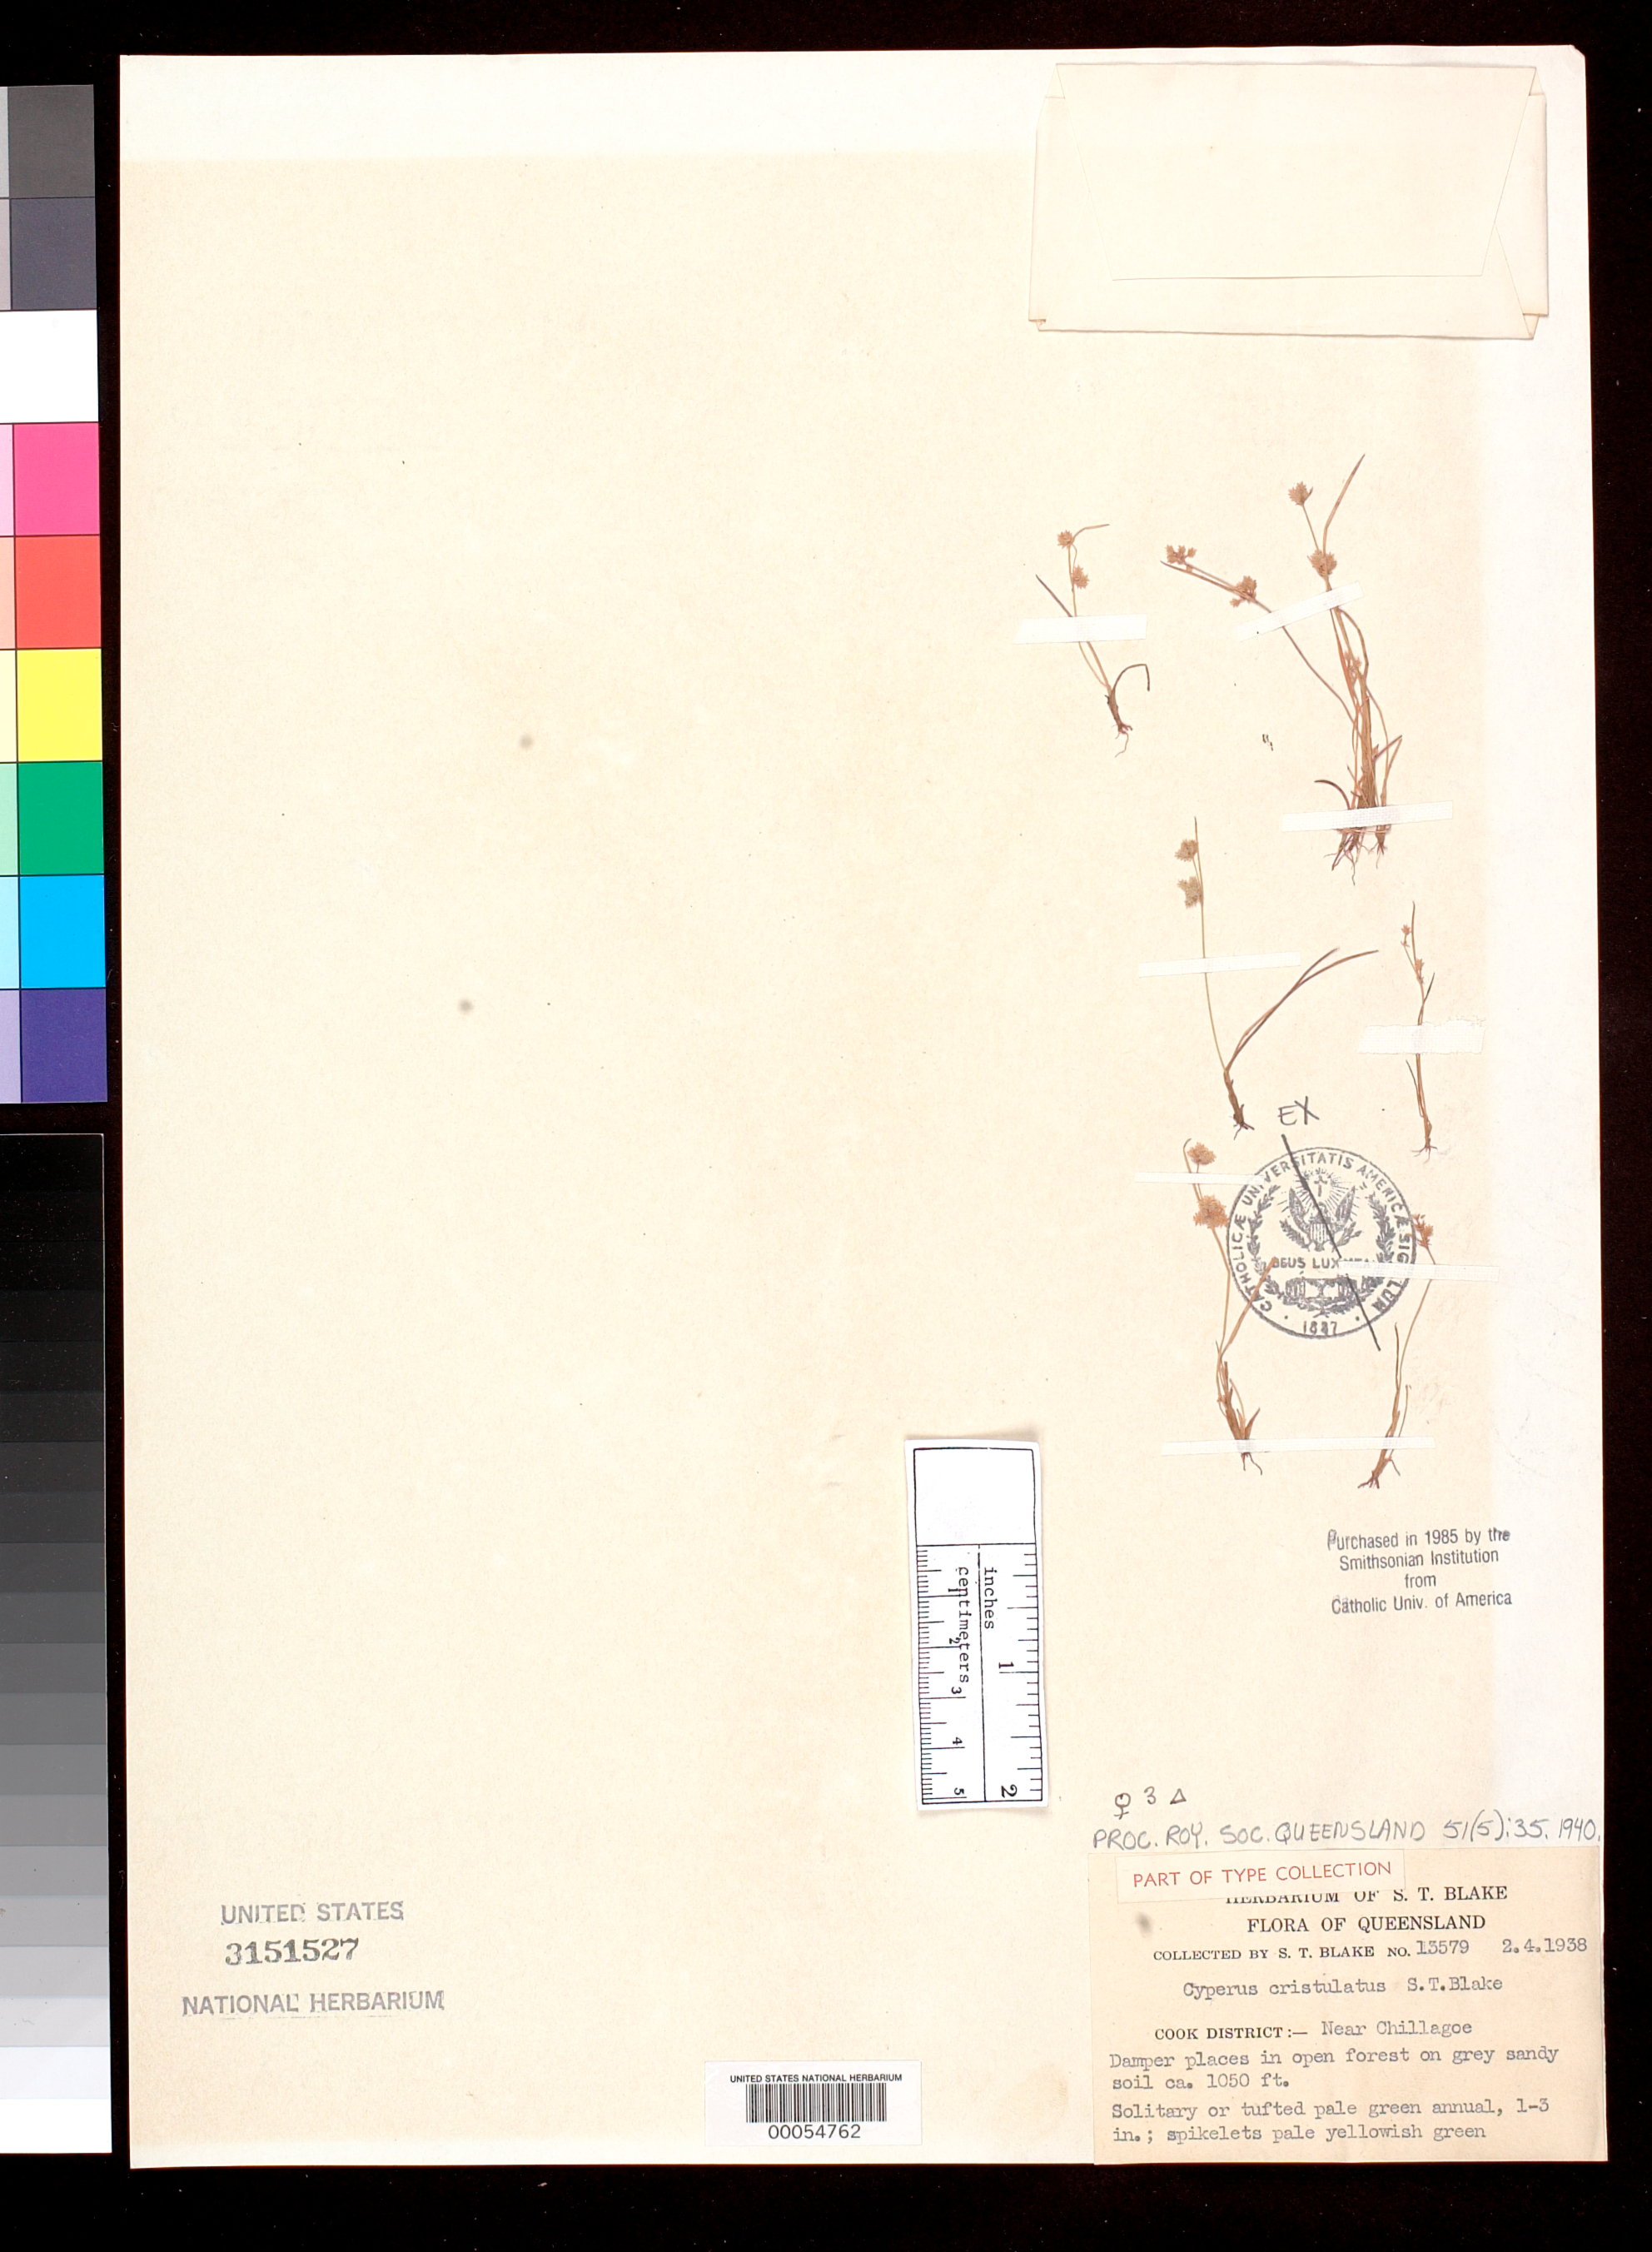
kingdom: Plantae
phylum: Tracheophyta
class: Liliopsida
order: Poales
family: Cyperaceae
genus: Cyperus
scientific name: Cyperus cristulatus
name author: S.T. Blake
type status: Isotype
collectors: S. T. Blake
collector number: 13579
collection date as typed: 02 Apr 1938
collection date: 1938-04-02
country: Australia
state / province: Queensland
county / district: Cook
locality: Near Chillagoe.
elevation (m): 320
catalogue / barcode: US 3151527